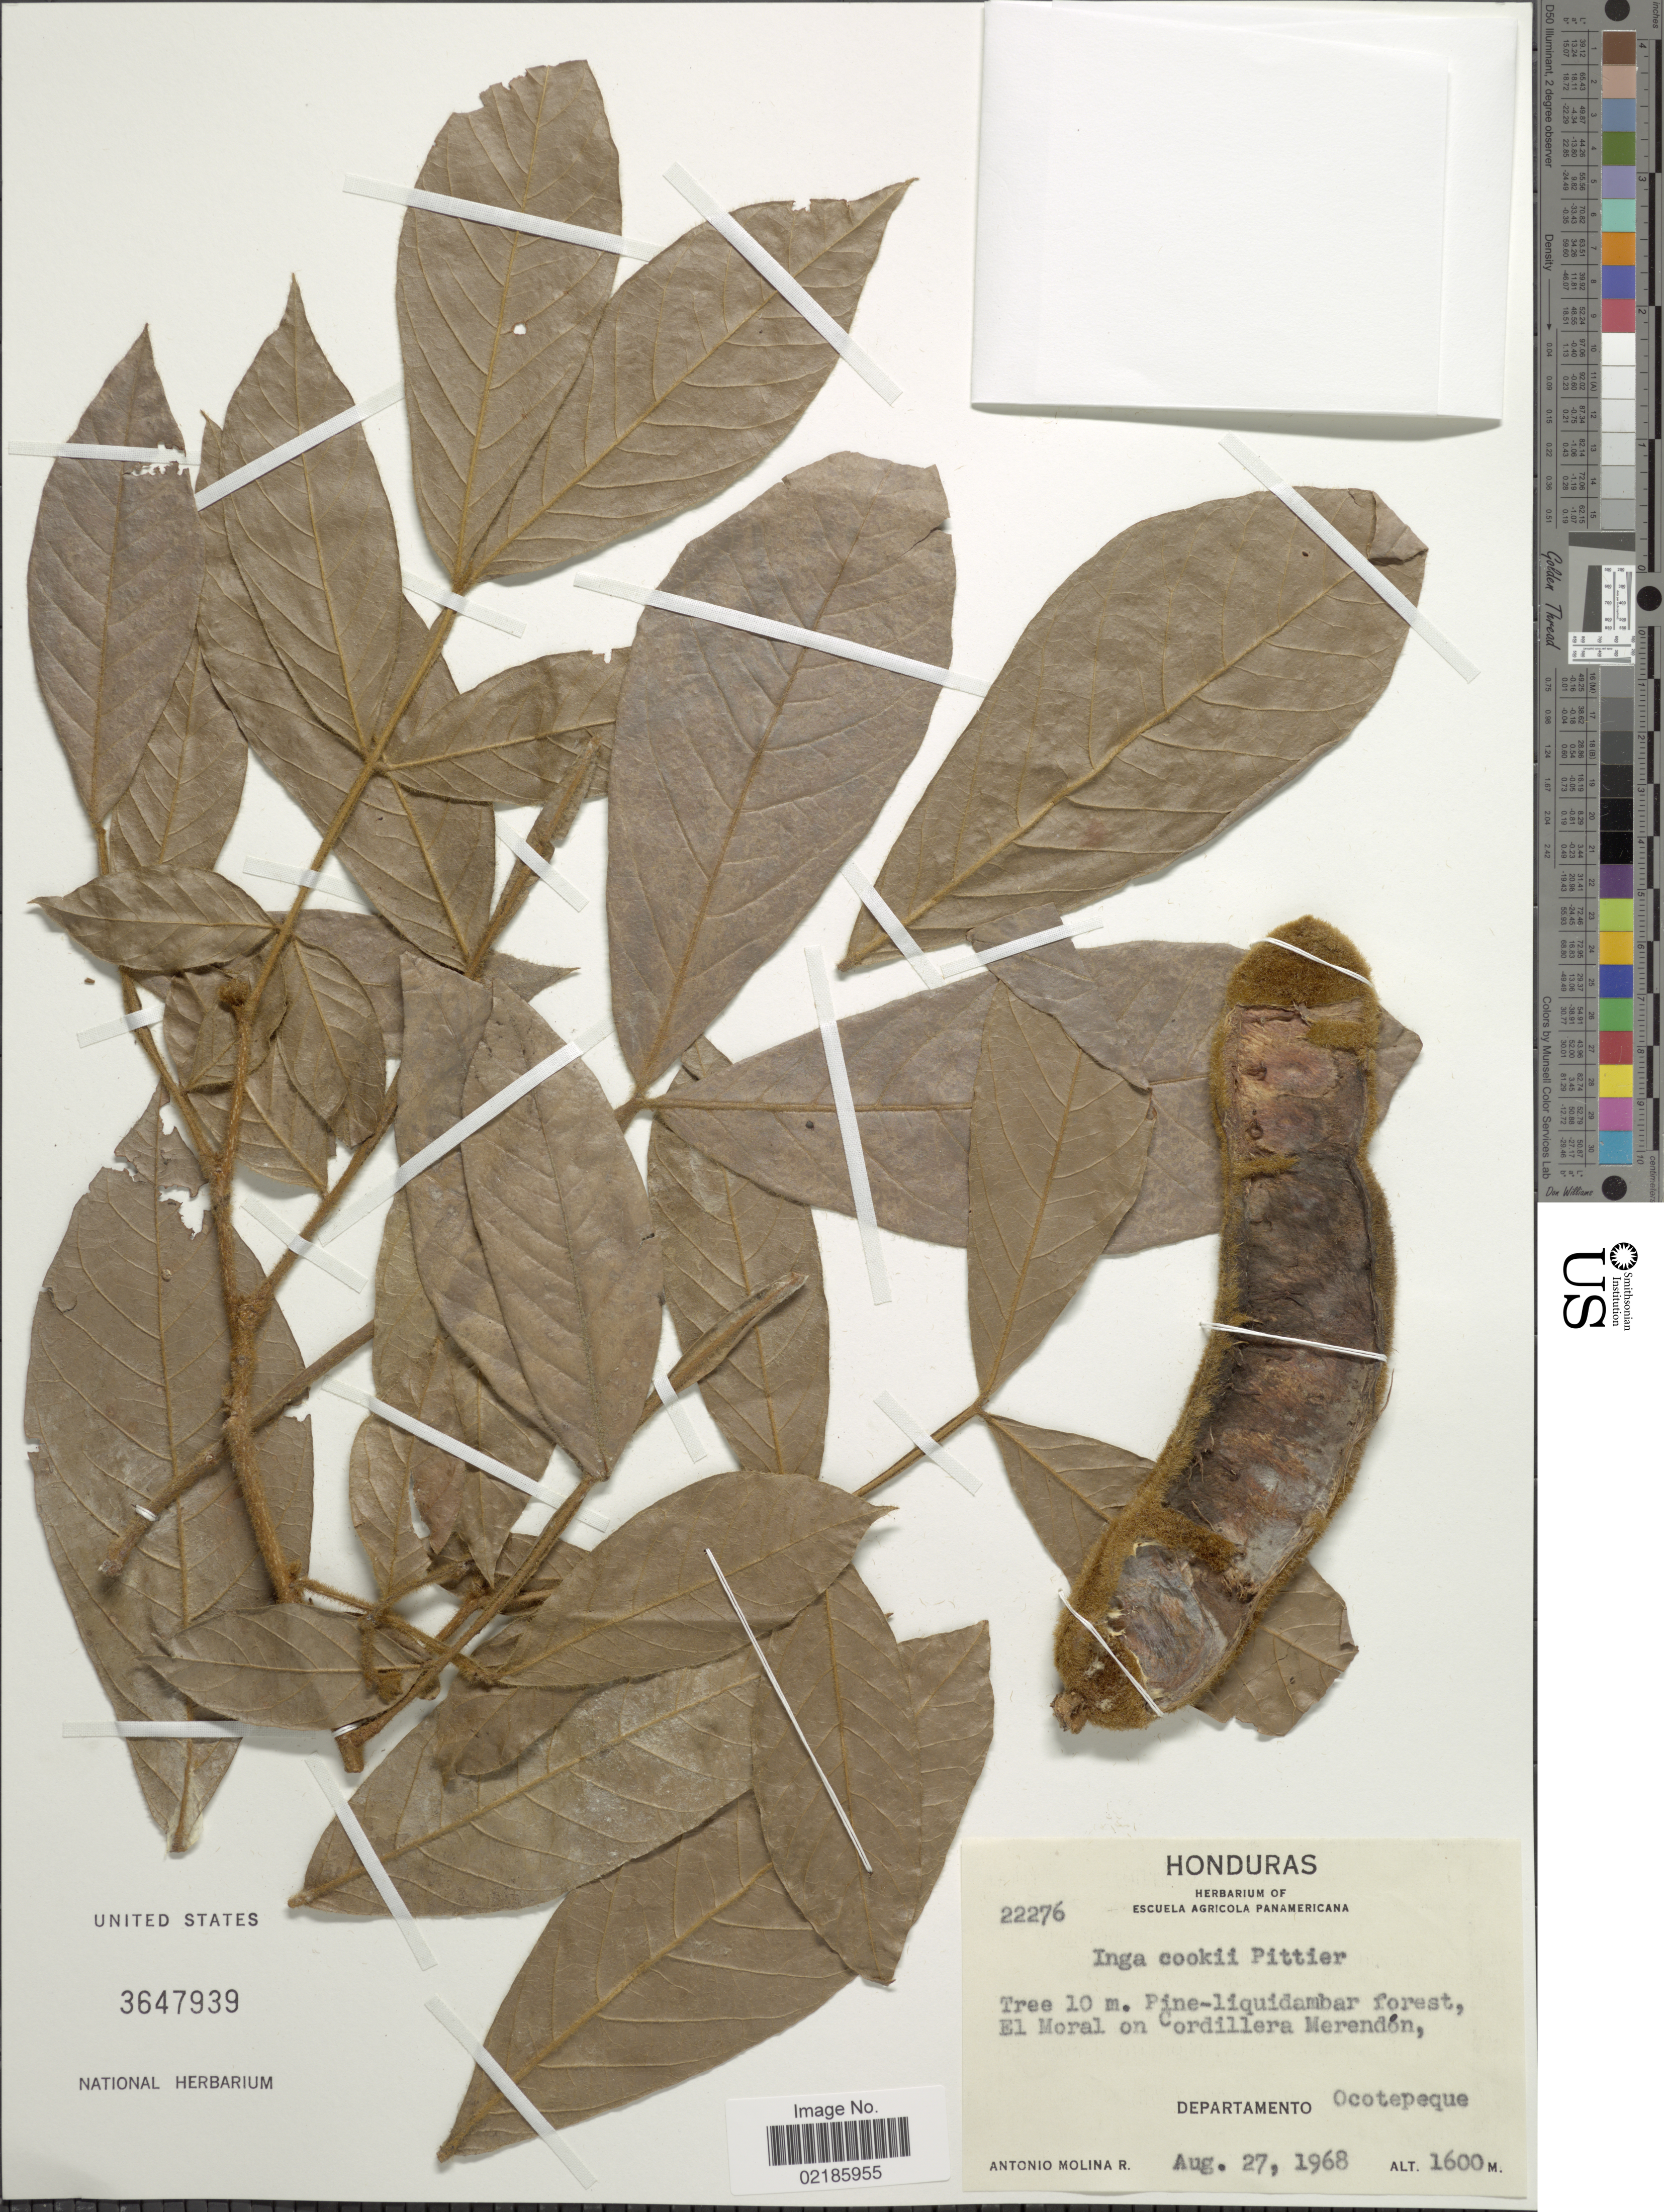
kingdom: Plantae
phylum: Tracheophyta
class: Magnoliopsida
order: Fabales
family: Fabaceae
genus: Inga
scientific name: Inga cookii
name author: Pittier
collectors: A. Molina R.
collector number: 22276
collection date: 1968-08-27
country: Honduras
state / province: Ocotepeque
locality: El Moral on Cordillera Merendon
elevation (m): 1600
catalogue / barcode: US 3647939